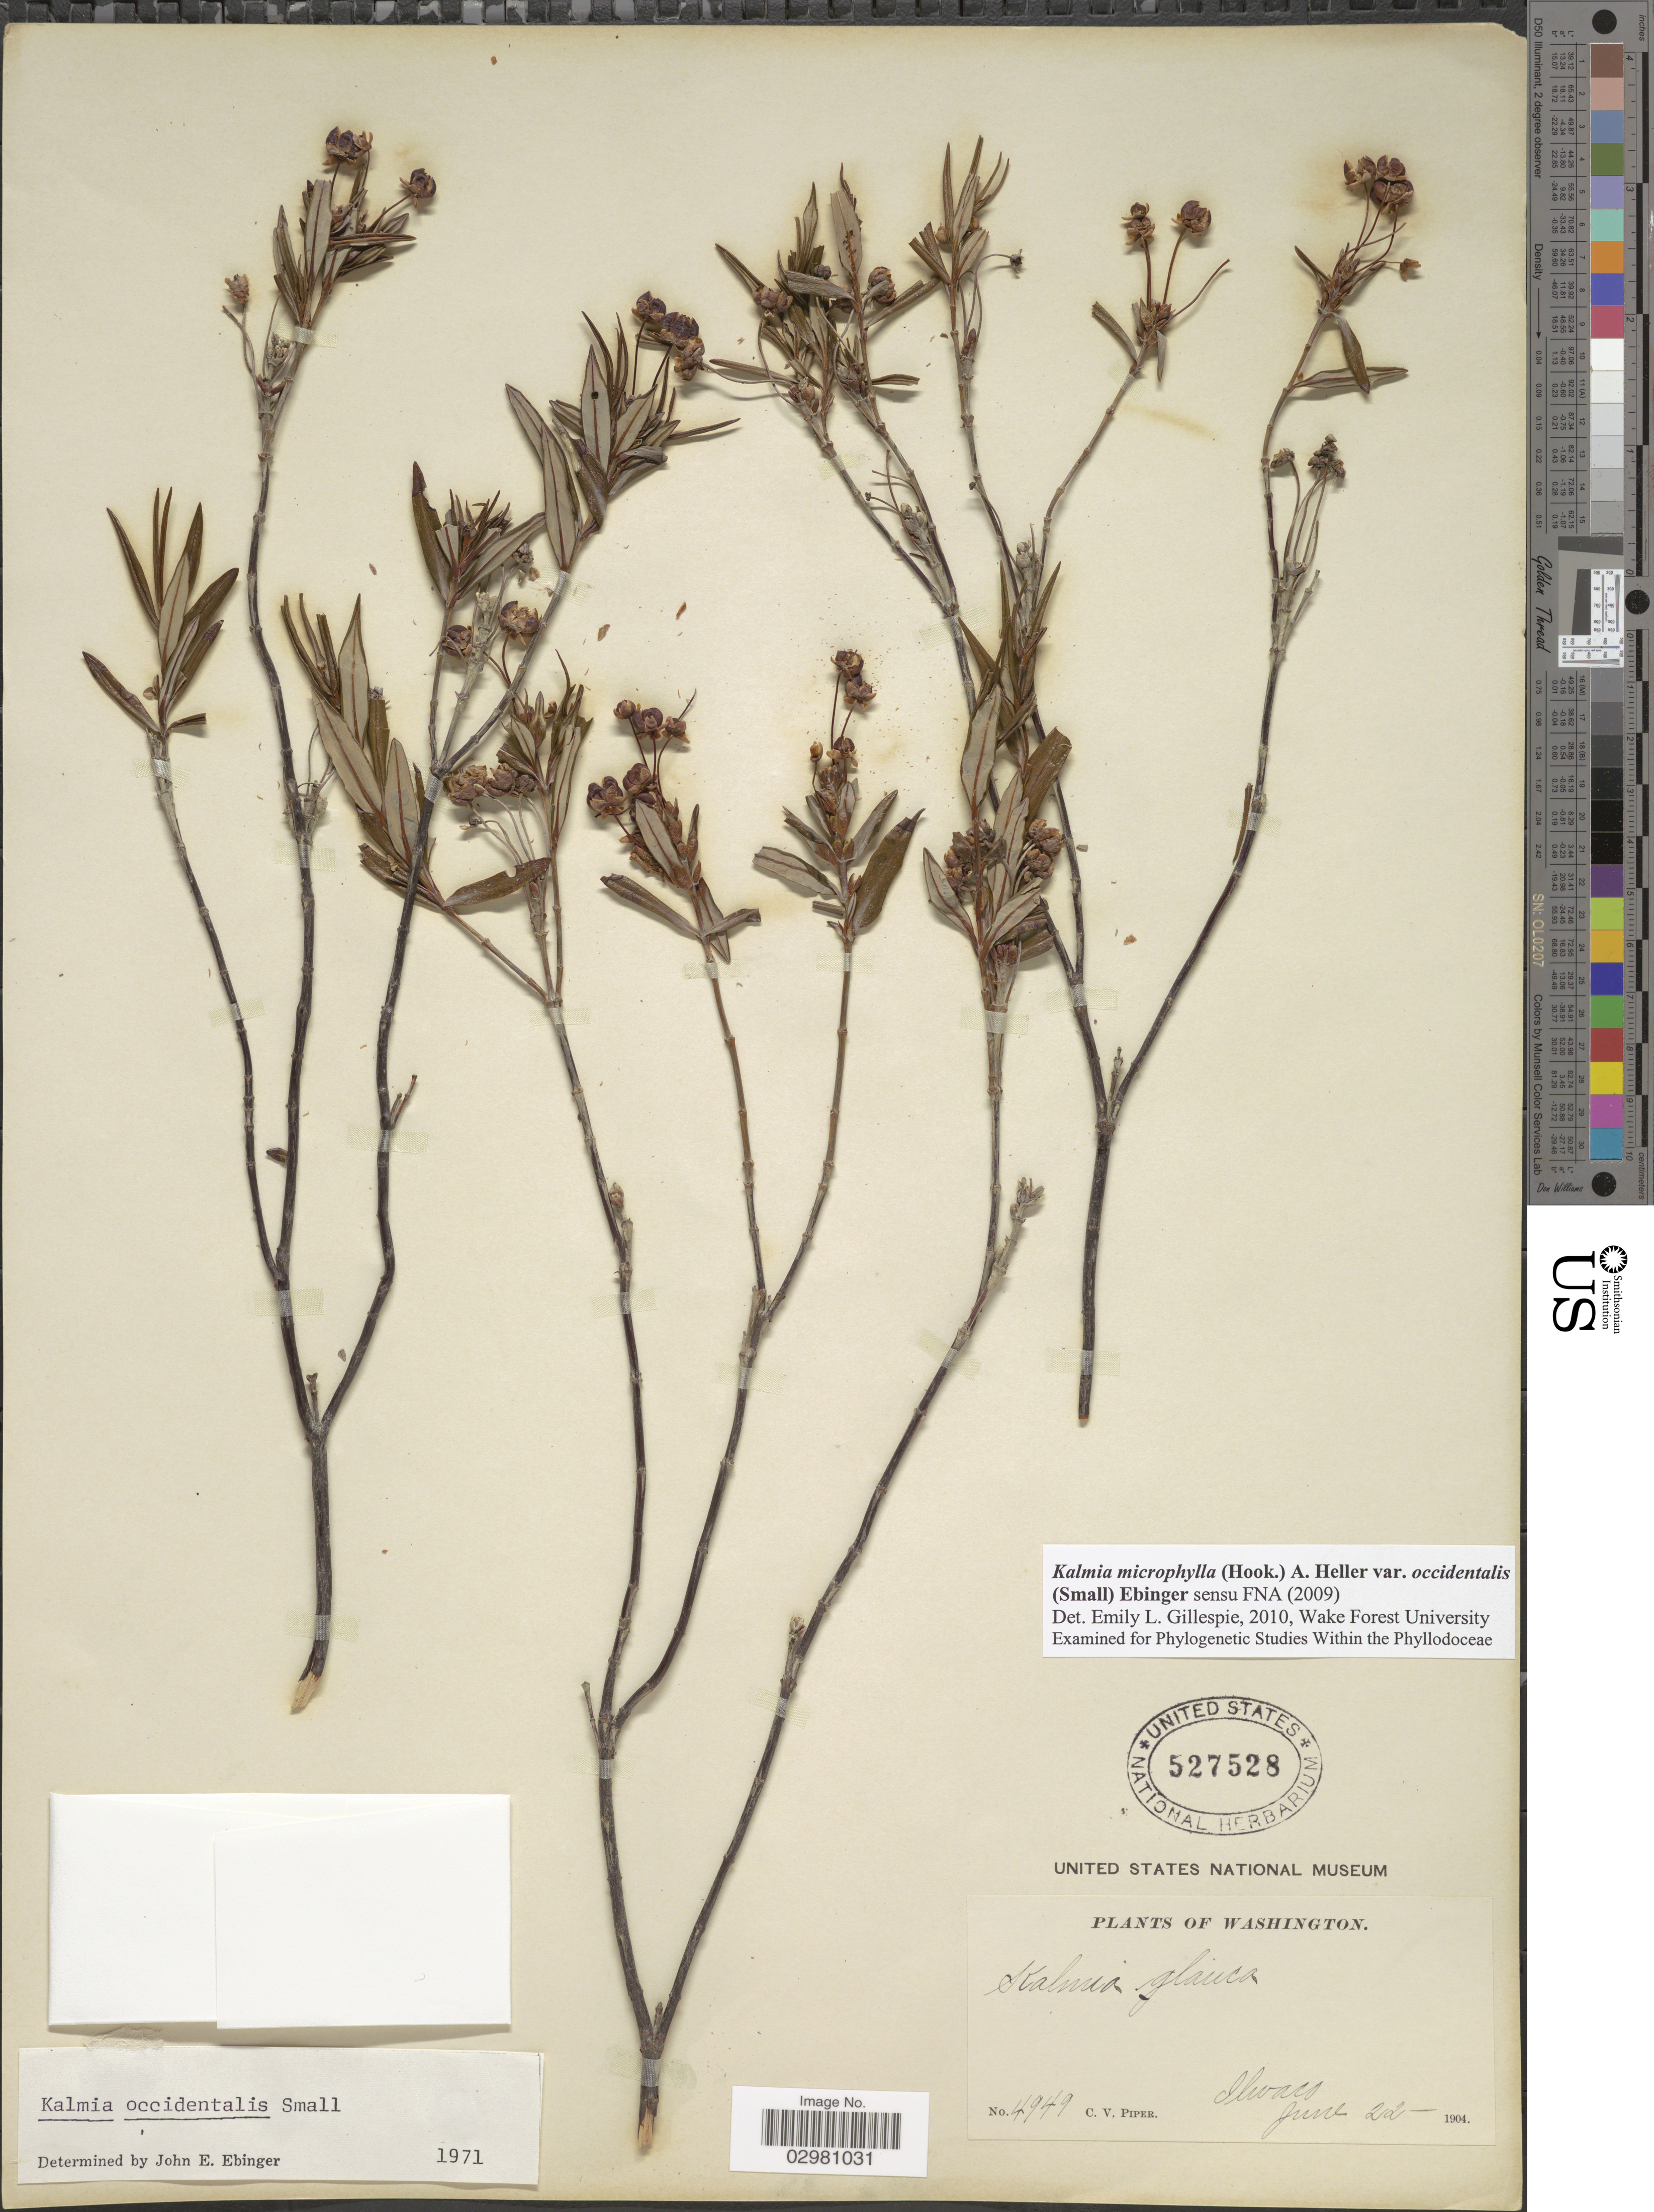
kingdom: Plantae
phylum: Tracheophyta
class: Magnoliopsida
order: Ericales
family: Ericaceae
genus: Kalmia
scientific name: Kalmia microphylla var. occidentalis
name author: (Small) Ebinger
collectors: C. V. Piper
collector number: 4949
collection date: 1904-06-22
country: United States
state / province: Washington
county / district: Pacific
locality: Ilwaco.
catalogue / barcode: US 527528